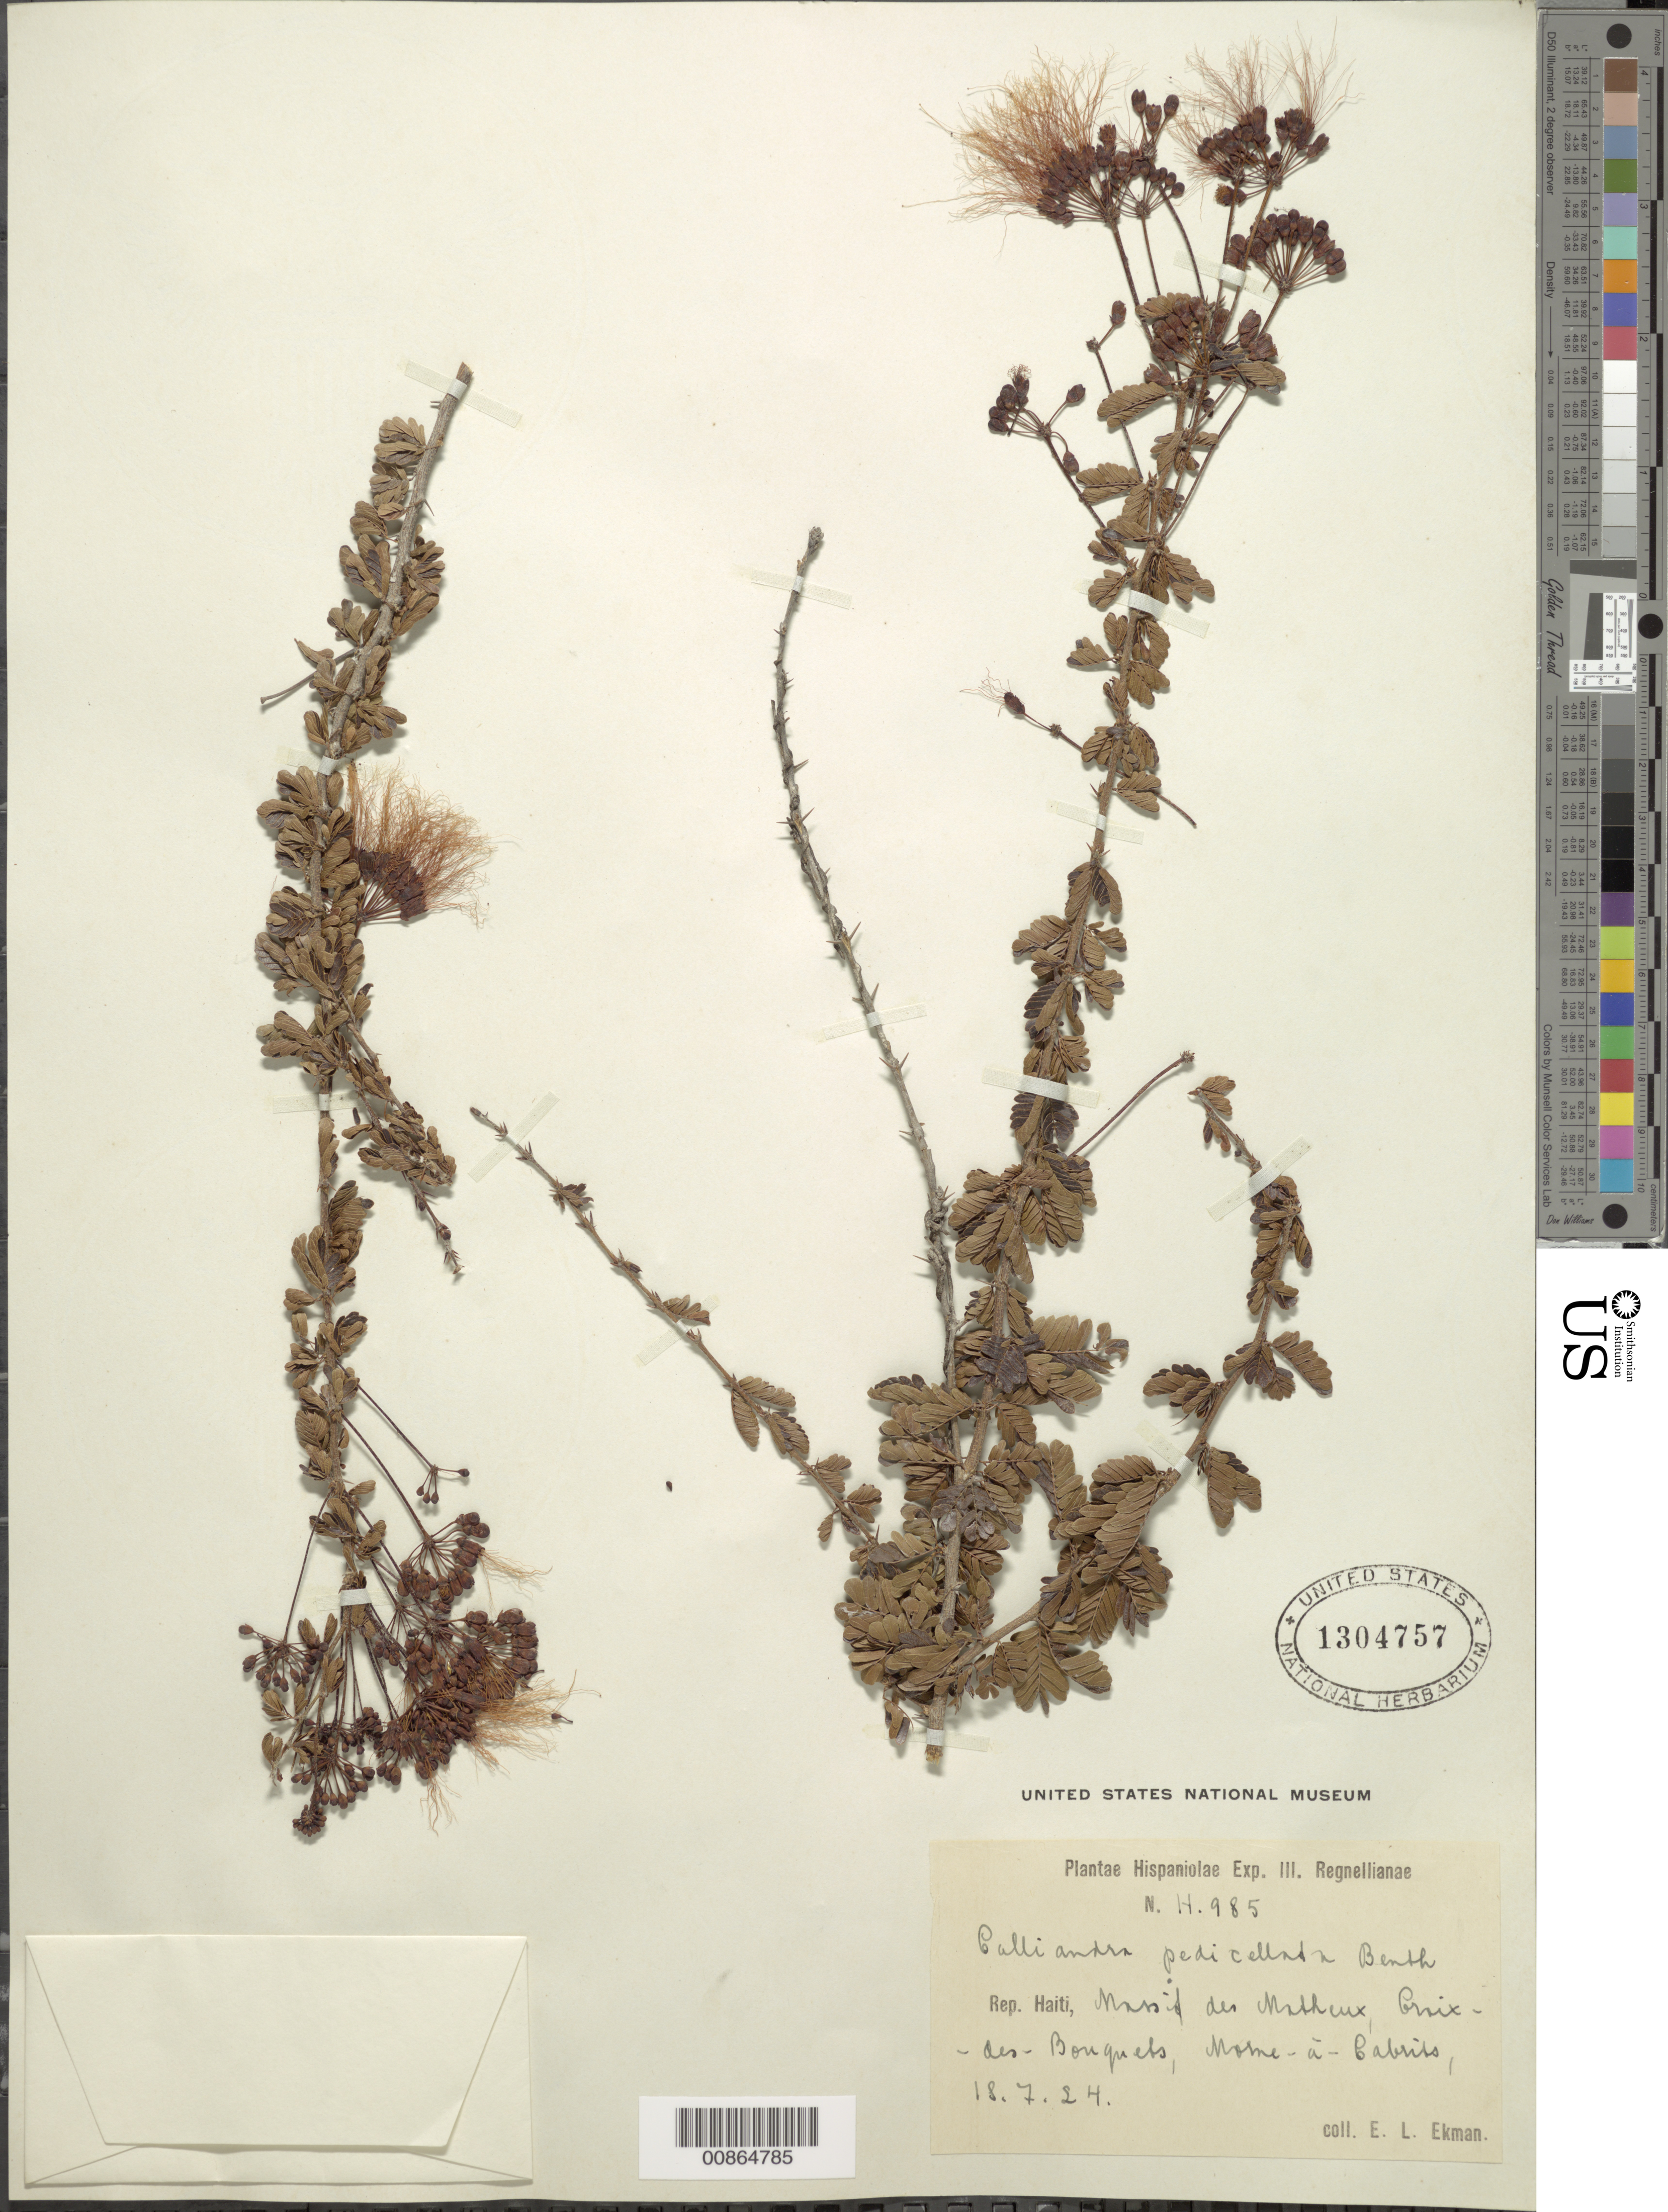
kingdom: Plantae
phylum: Tracheophyta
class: Magnoliopsida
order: Fabales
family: Fabaceae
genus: Calliandra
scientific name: Calliandra pedicellata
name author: Benth.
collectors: E. L. Ekman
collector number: H 985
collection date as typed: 18 Jul 1924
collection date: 1924-07-18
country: Haiti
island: Hispaniola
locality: Massif des Matheux, Croix des Bouquets, Morne à Cabrits.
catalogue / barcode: US 1304757